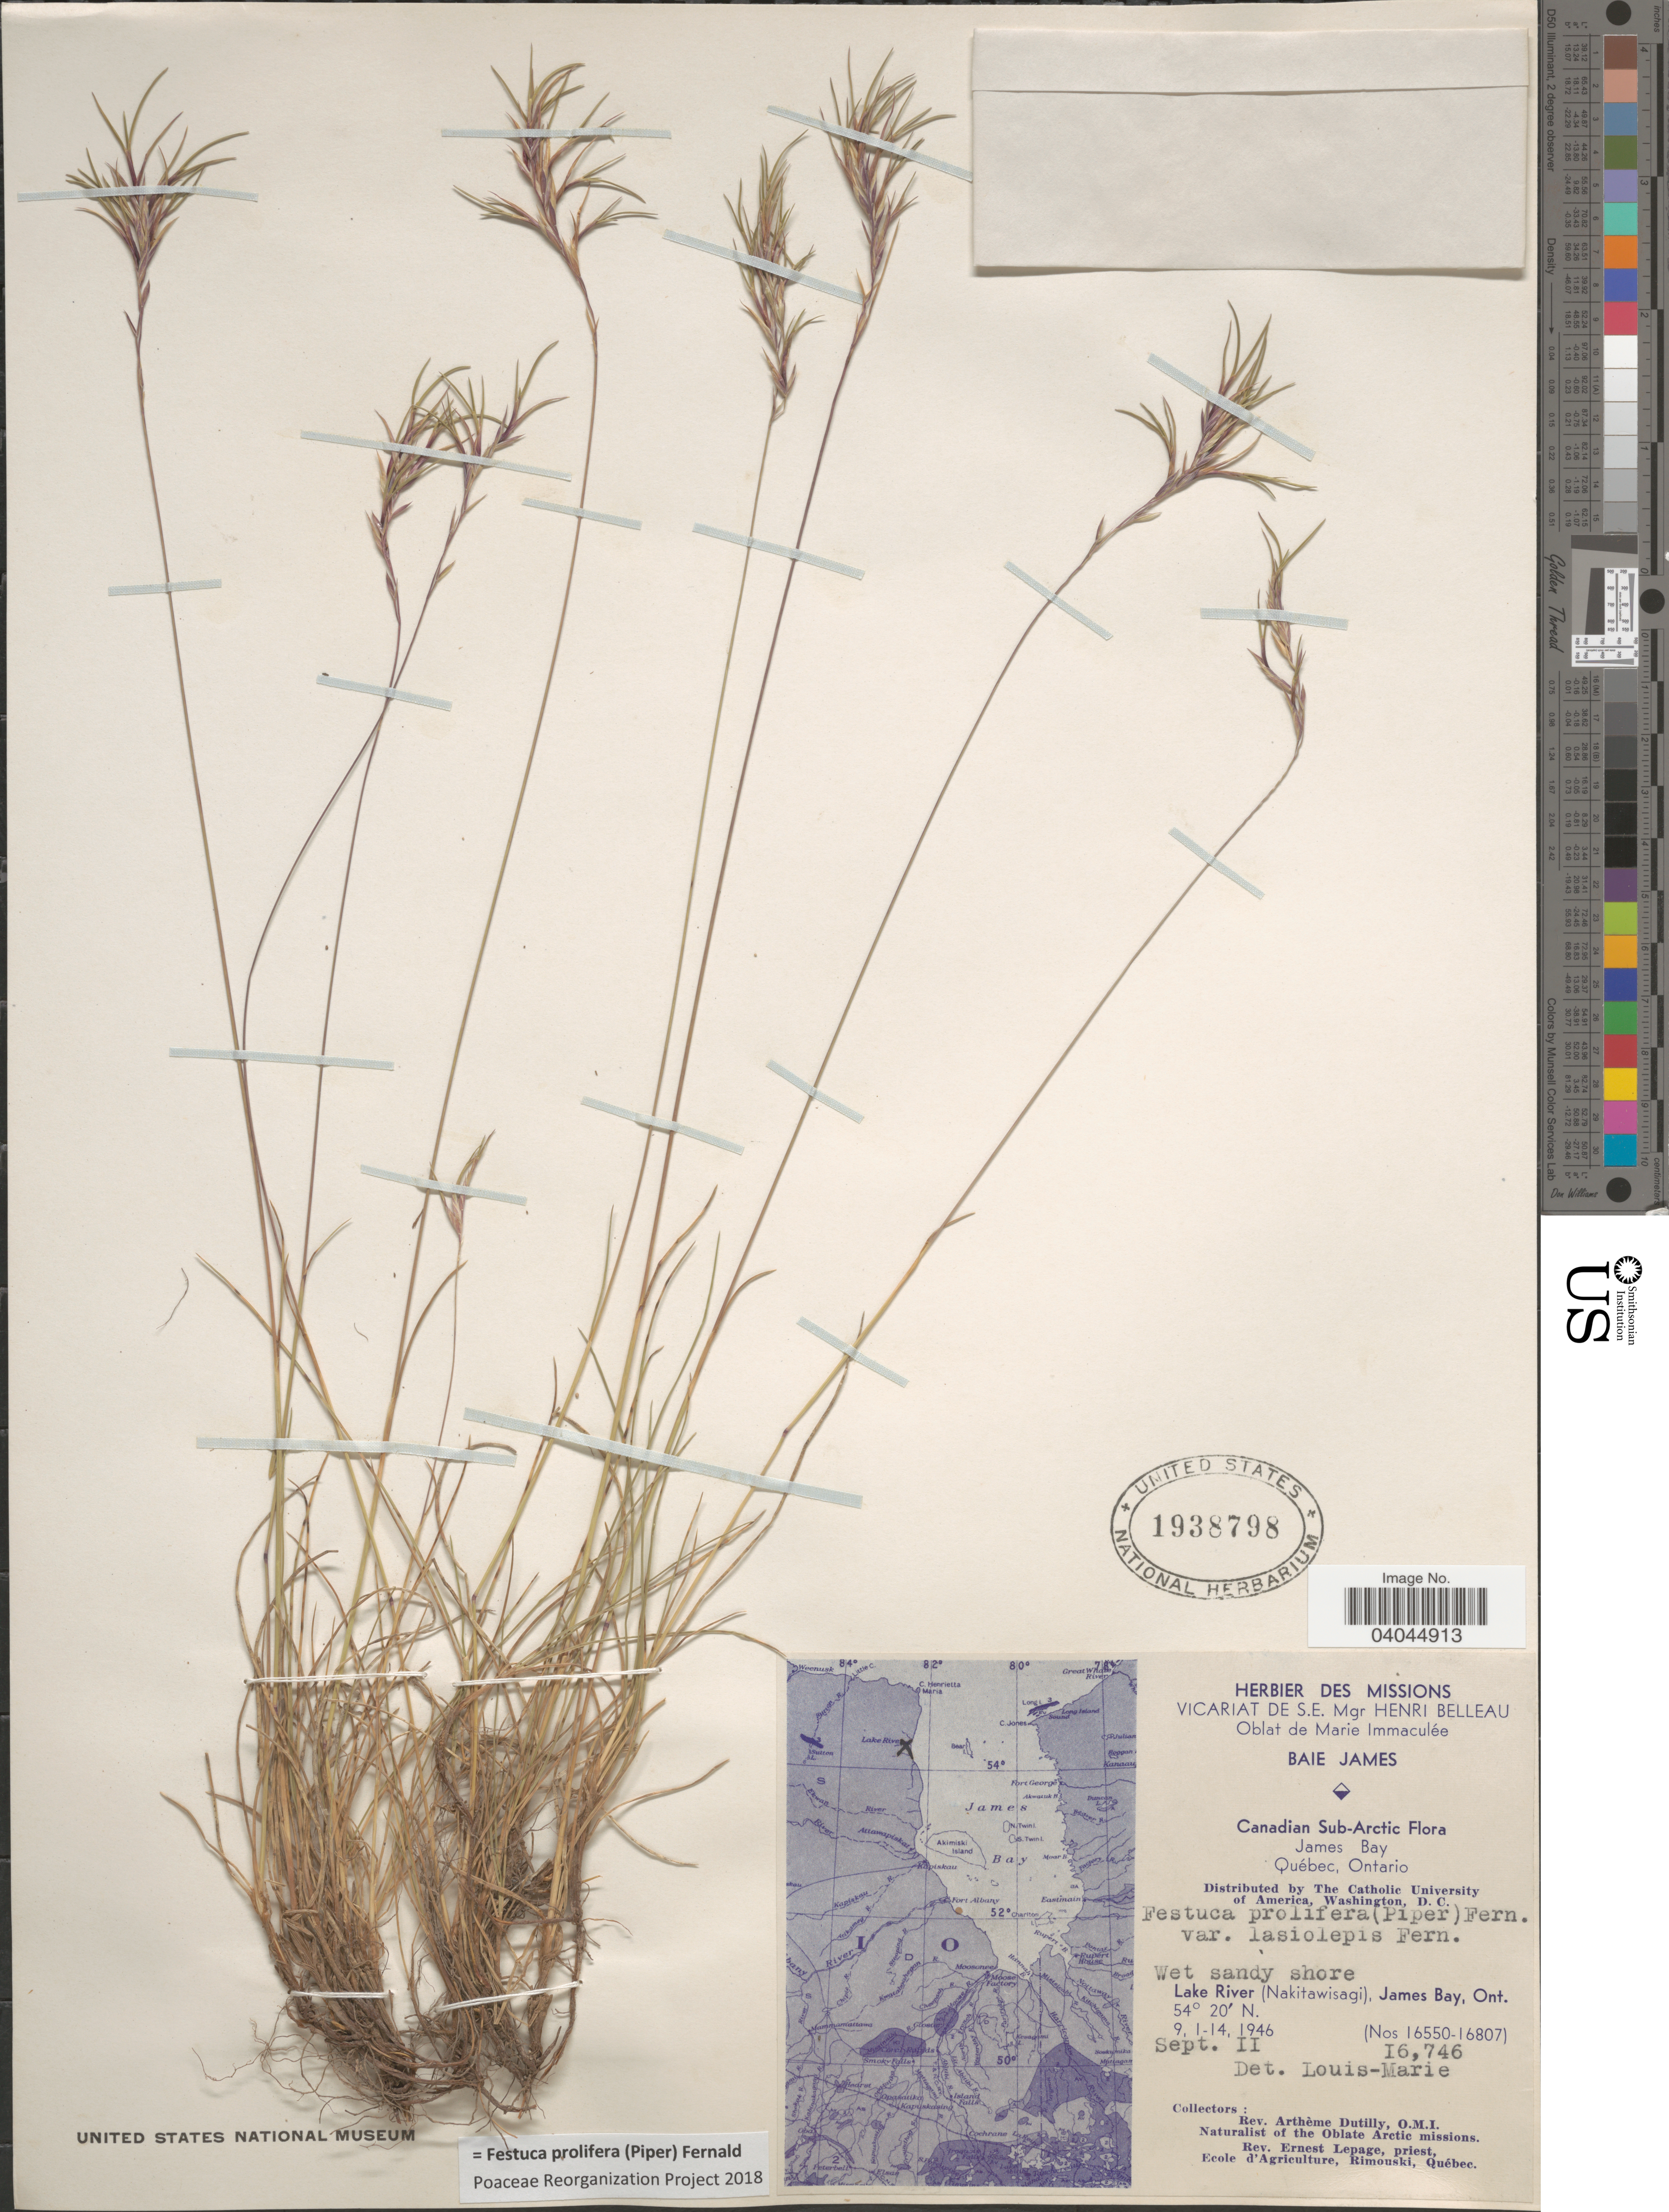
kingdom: Plantae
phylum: Tracheophyta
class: Liliopsida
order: Poales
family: Poaceae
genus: Festuca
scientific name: Festuca prolifera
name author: (Piper) Fernald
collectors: A. Dutilly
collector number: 16746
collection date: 1946-09-11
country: Canada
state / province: Ontario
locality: Canadian Sub-Arctic. James Bay. Lake River (Nakitawisagi), James Bay.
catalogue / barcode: US 1938798